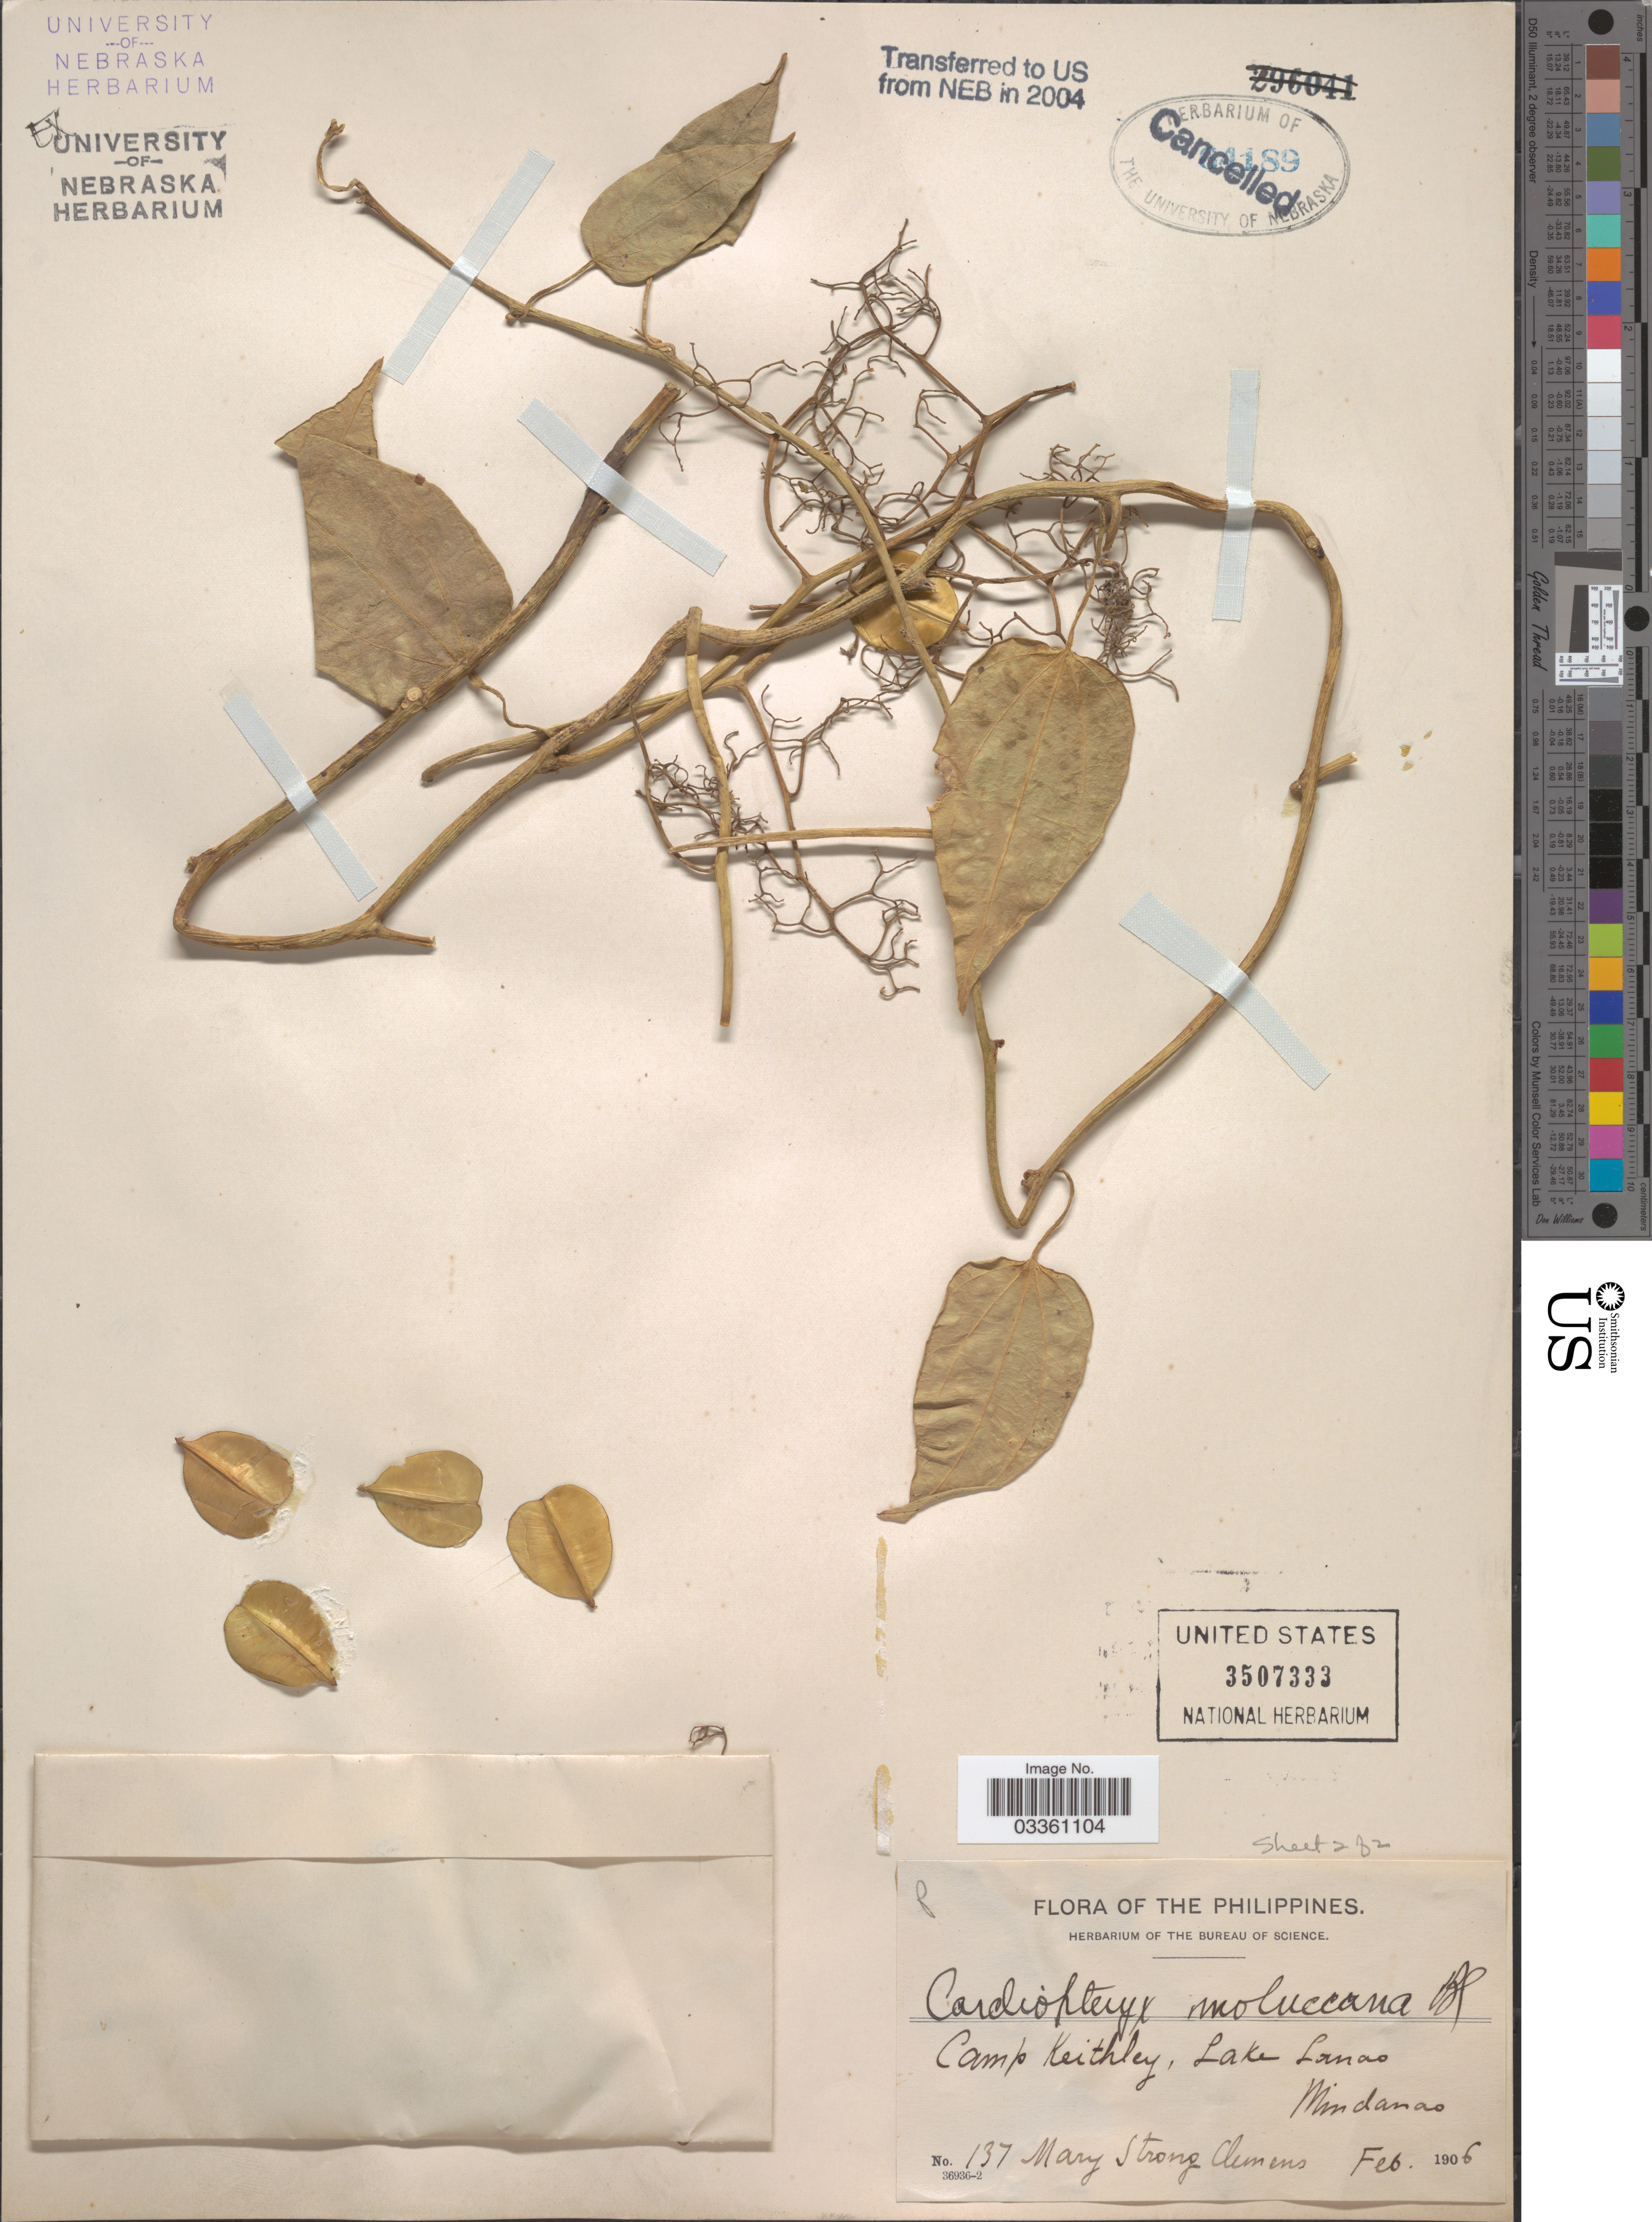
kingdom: Plantae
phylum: Tracheophyta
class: Magnoliopsida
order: Cardiopteridales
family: Cardiopteridaceae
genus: Cardiopteris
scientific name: Cardiopteris moluccana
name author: Blume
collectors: M. S. Clemens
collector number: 137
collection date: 1906-02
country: Philippines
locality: Camp Keithley, Lake Lanao. Mindanao.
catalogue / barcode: US 3507333